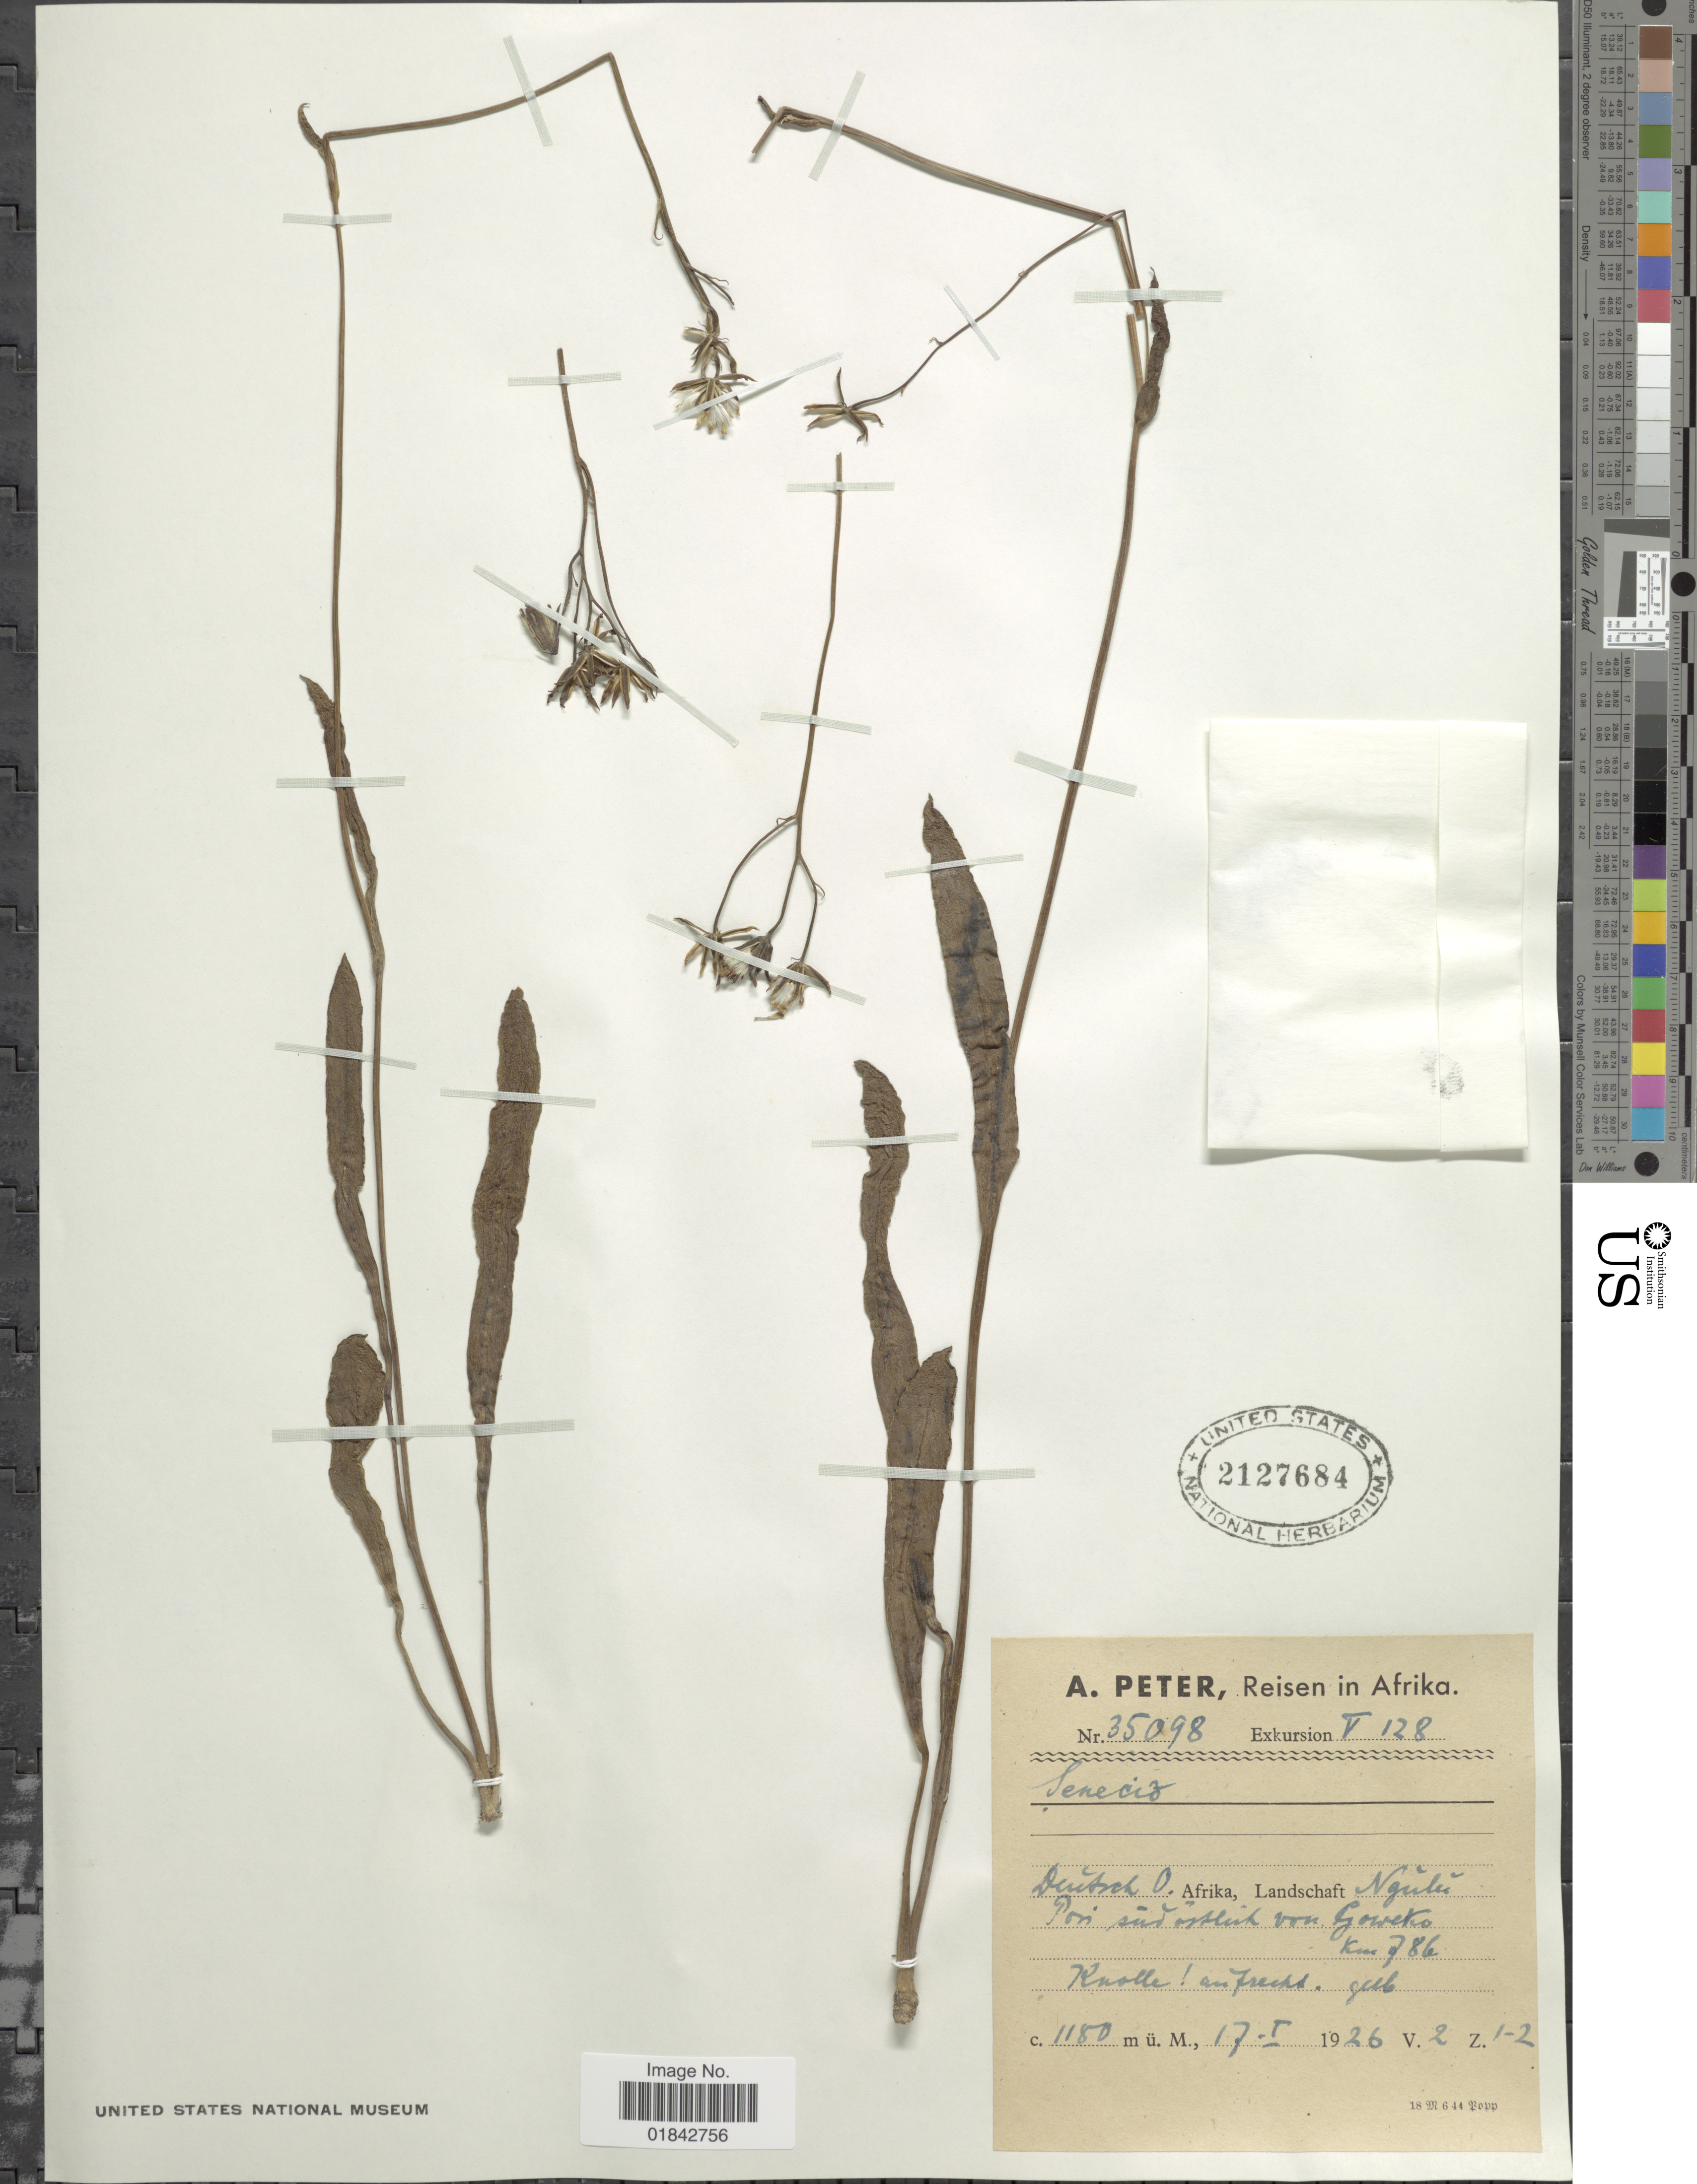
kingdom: Plantae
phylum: Tracheophyta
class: Magnoliopsida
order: Asterales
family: Asteraceae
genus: Senecio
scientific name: Senecio sp.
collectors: A. Peter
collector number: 35098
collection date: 1926-01-17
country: Tanzania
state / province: Tabora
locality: Ngulu, Goweko, km 786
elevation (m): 1180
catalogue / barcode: US 2127684